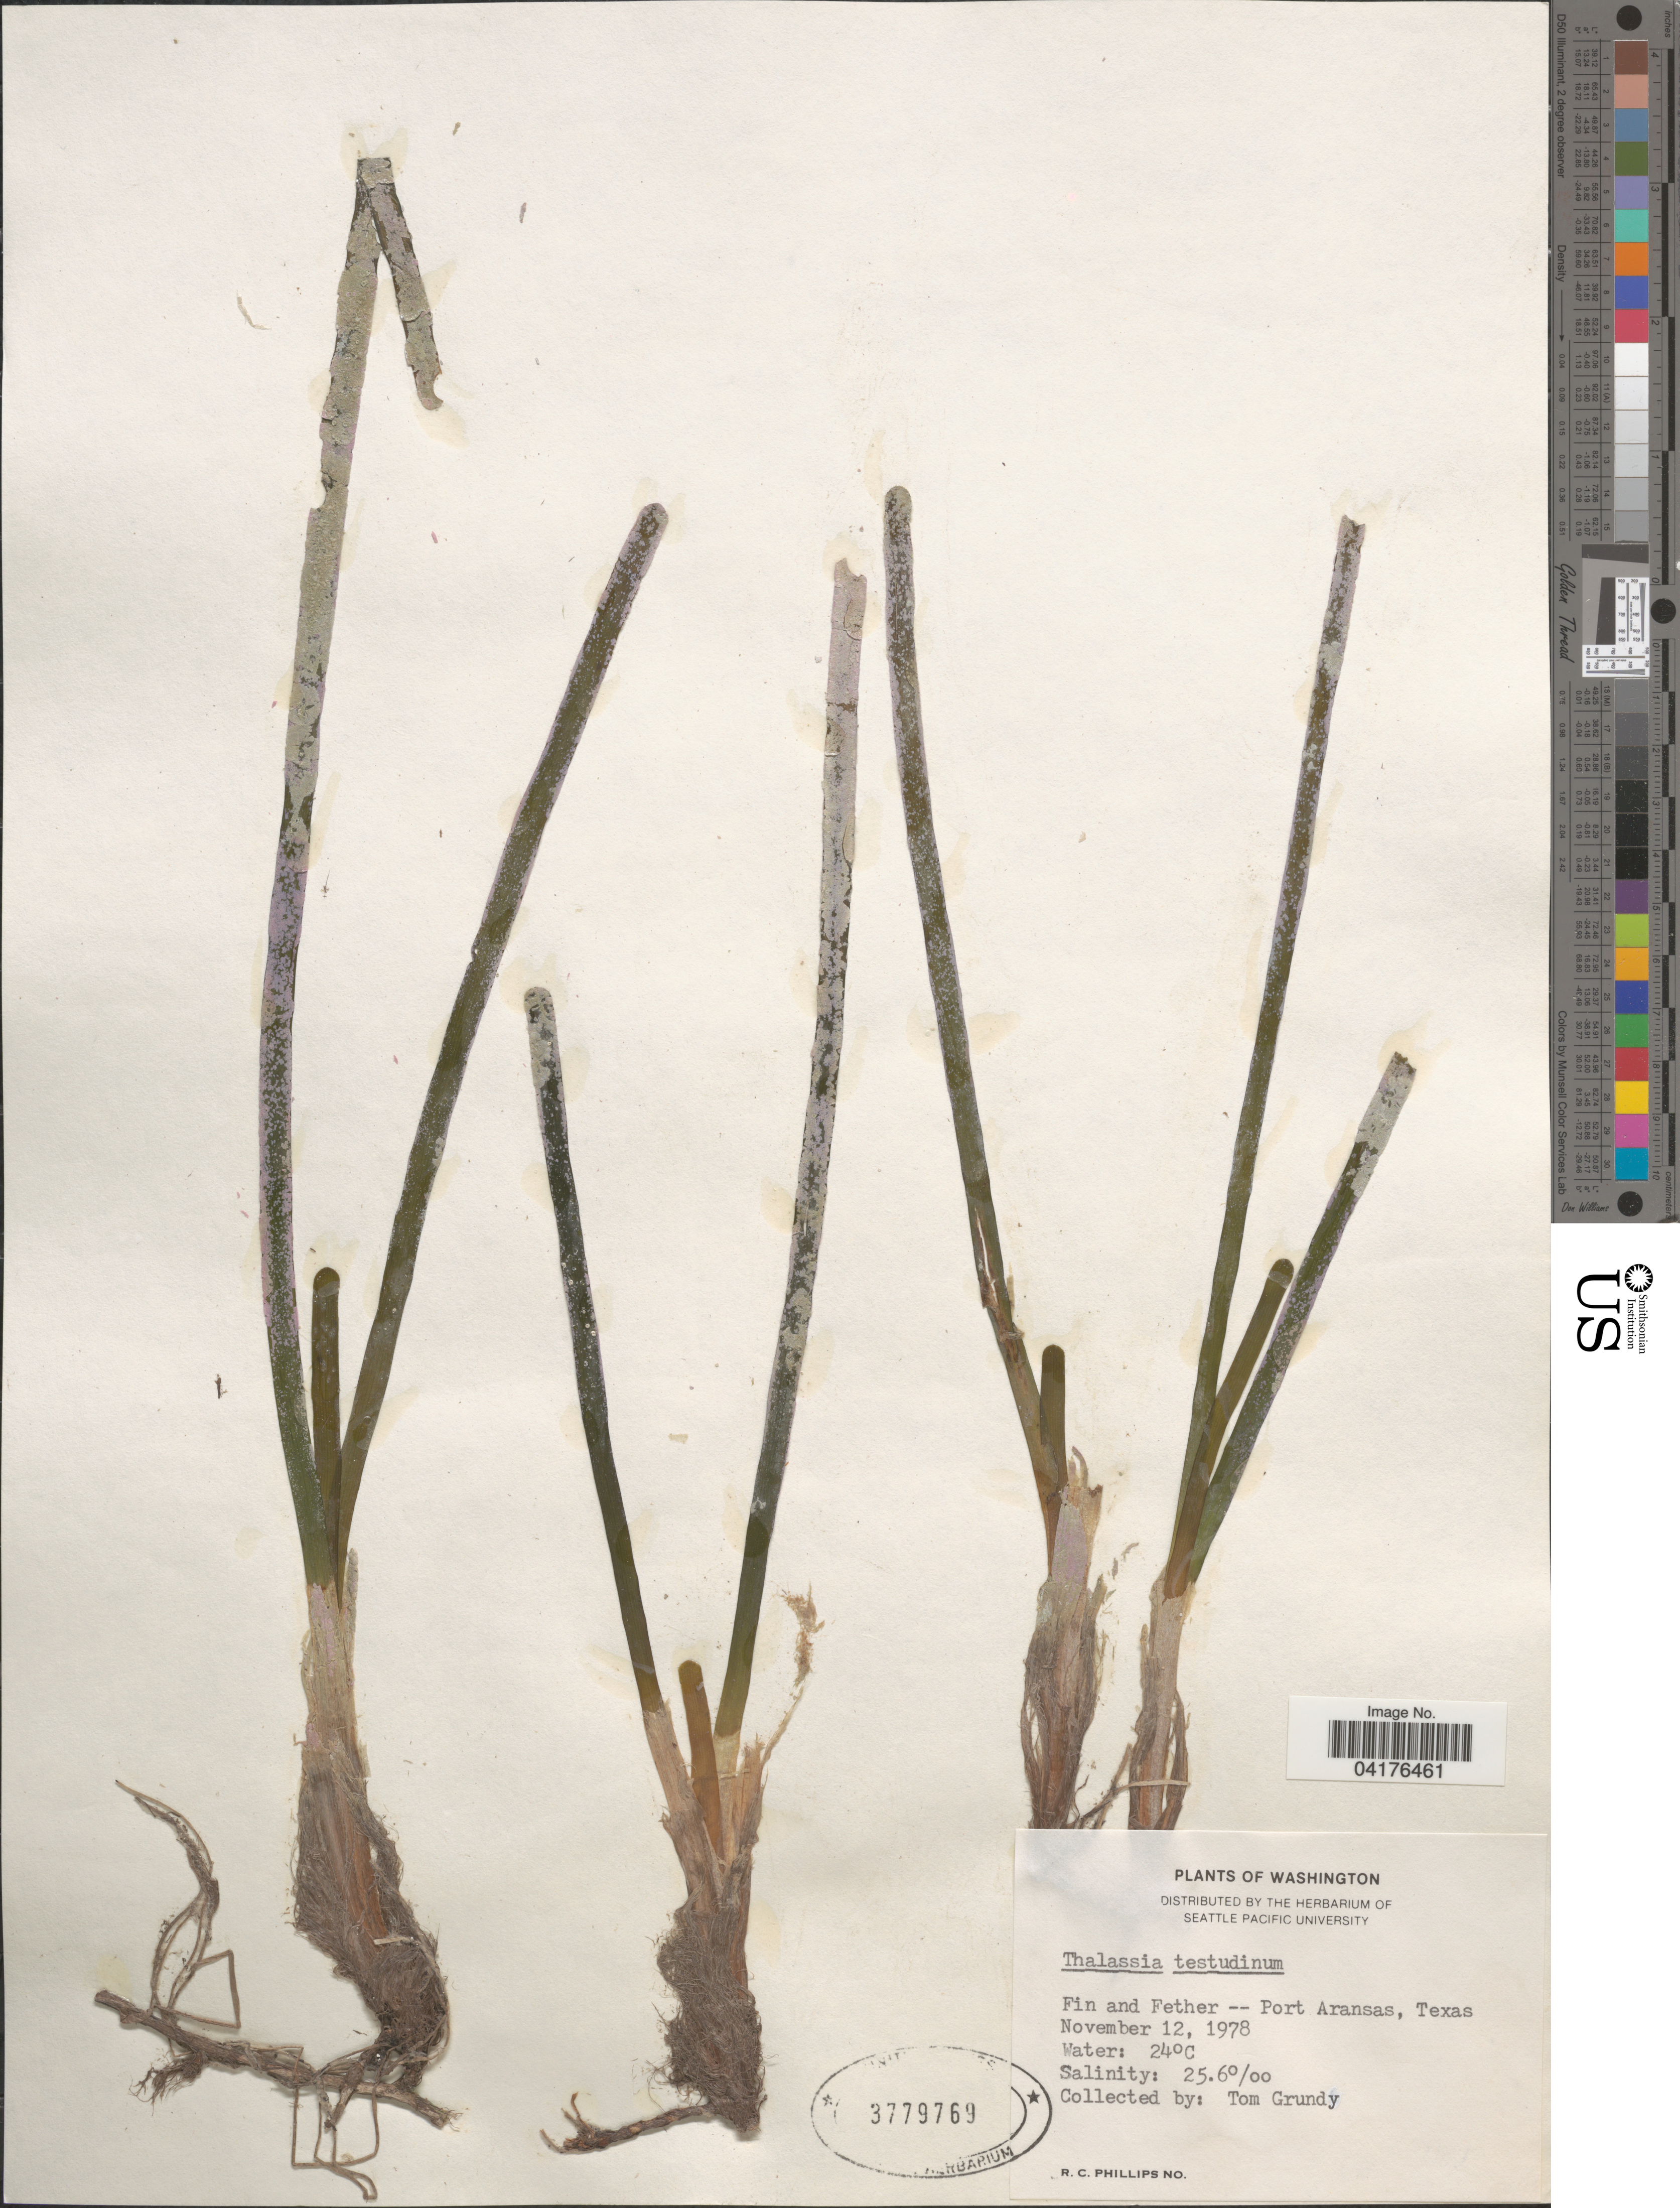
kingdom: Plantae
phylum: Tracheophyta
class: Liliopsida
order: Alismatales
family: Hydrocharitaceae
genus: Thalassia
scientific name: Thalassia testudinum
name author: Banks & Sol. ex K.D. Koenig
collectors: T. Grundy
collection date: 1978-11-12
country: United States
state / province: Texas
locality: Fin and Fether -- Port Aransas.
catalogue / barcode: US 3779769